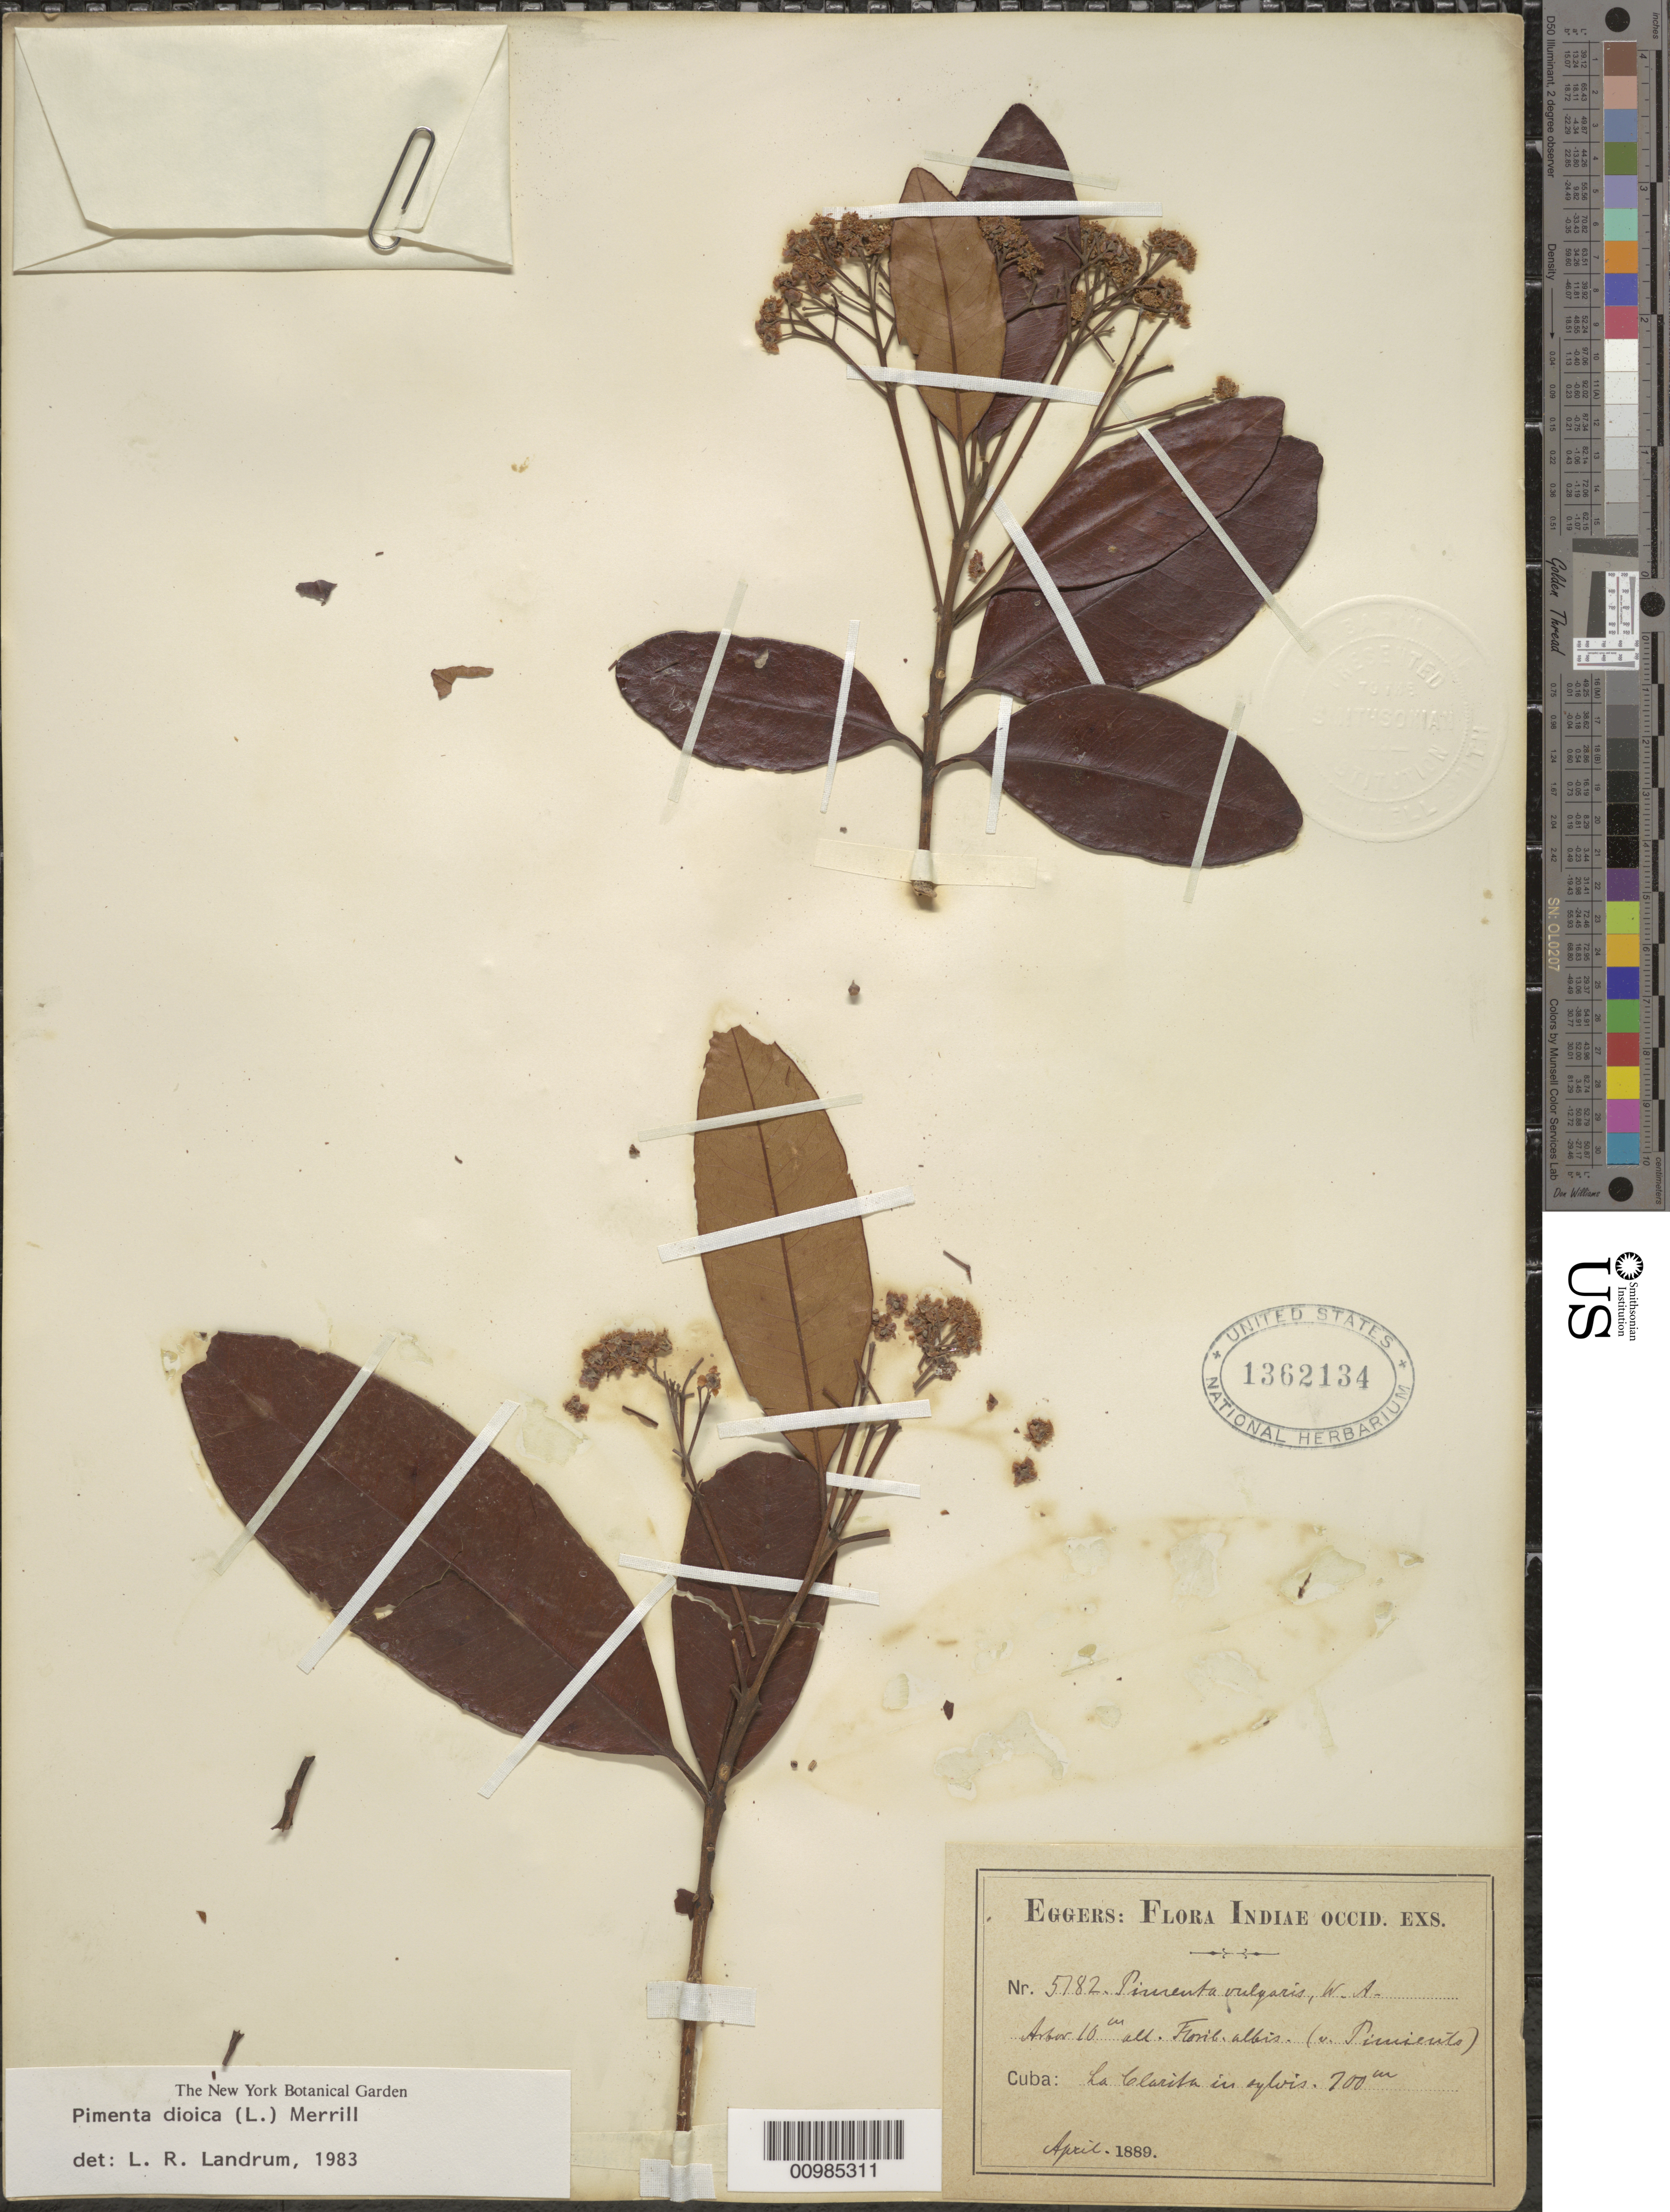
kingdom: Plantae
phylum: Tracheophyta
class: Magnoliopsida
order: Myrtales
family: Myrtaceae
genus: Pimenta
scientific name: Pimenta dioica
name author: (L.) Merr.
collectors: H. F. A. von Eggers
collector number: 5782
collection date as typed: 01 Apr 1889 to 30 Apr 1889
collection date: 1889-04-01/1889-04-30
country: Cuba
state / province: Guantánamo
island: Cuba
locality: La Clarita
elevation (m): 700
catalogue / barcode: US 1362134